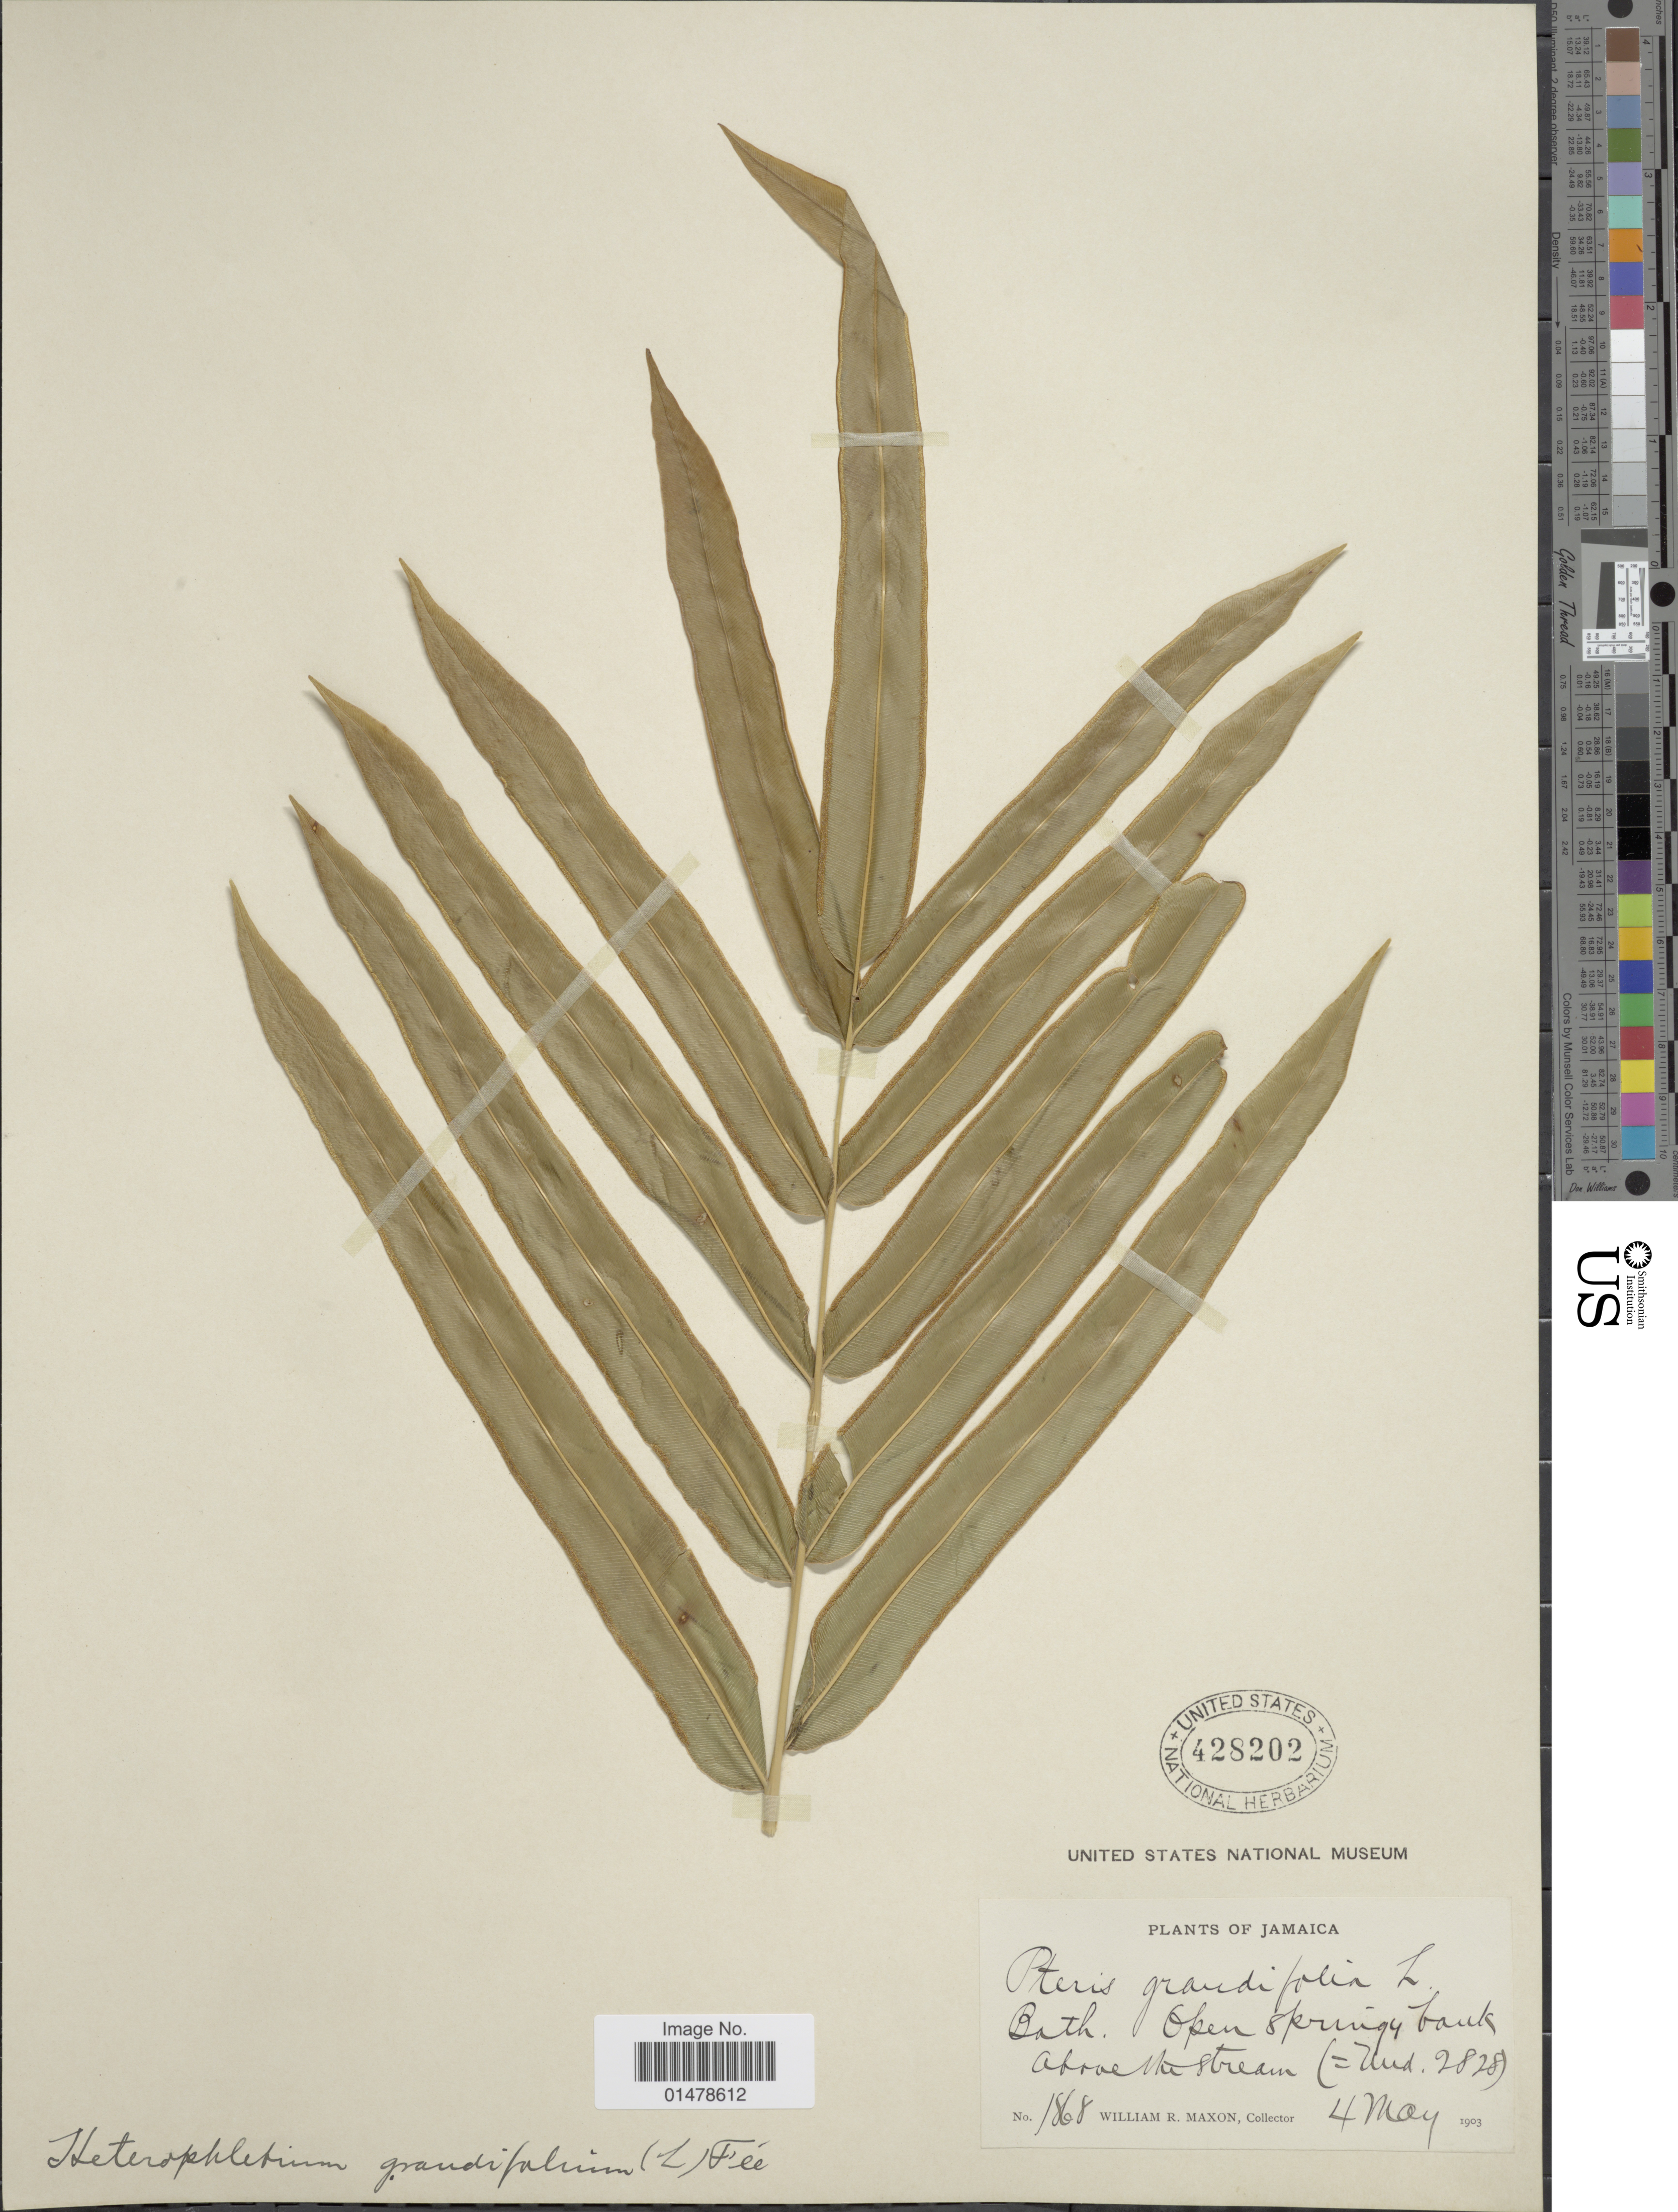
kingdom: Plantae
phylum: Tracheophyta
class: Polypodiopsida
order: Polypodiales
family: Pteridaceae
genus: Pteris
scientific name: Pteris grandifolia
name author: L.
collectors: W. R. Maxon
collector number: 1868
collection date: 1903-05-04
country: Jamaica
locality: Bath, open springy bank above the stream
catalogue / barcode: US 428202